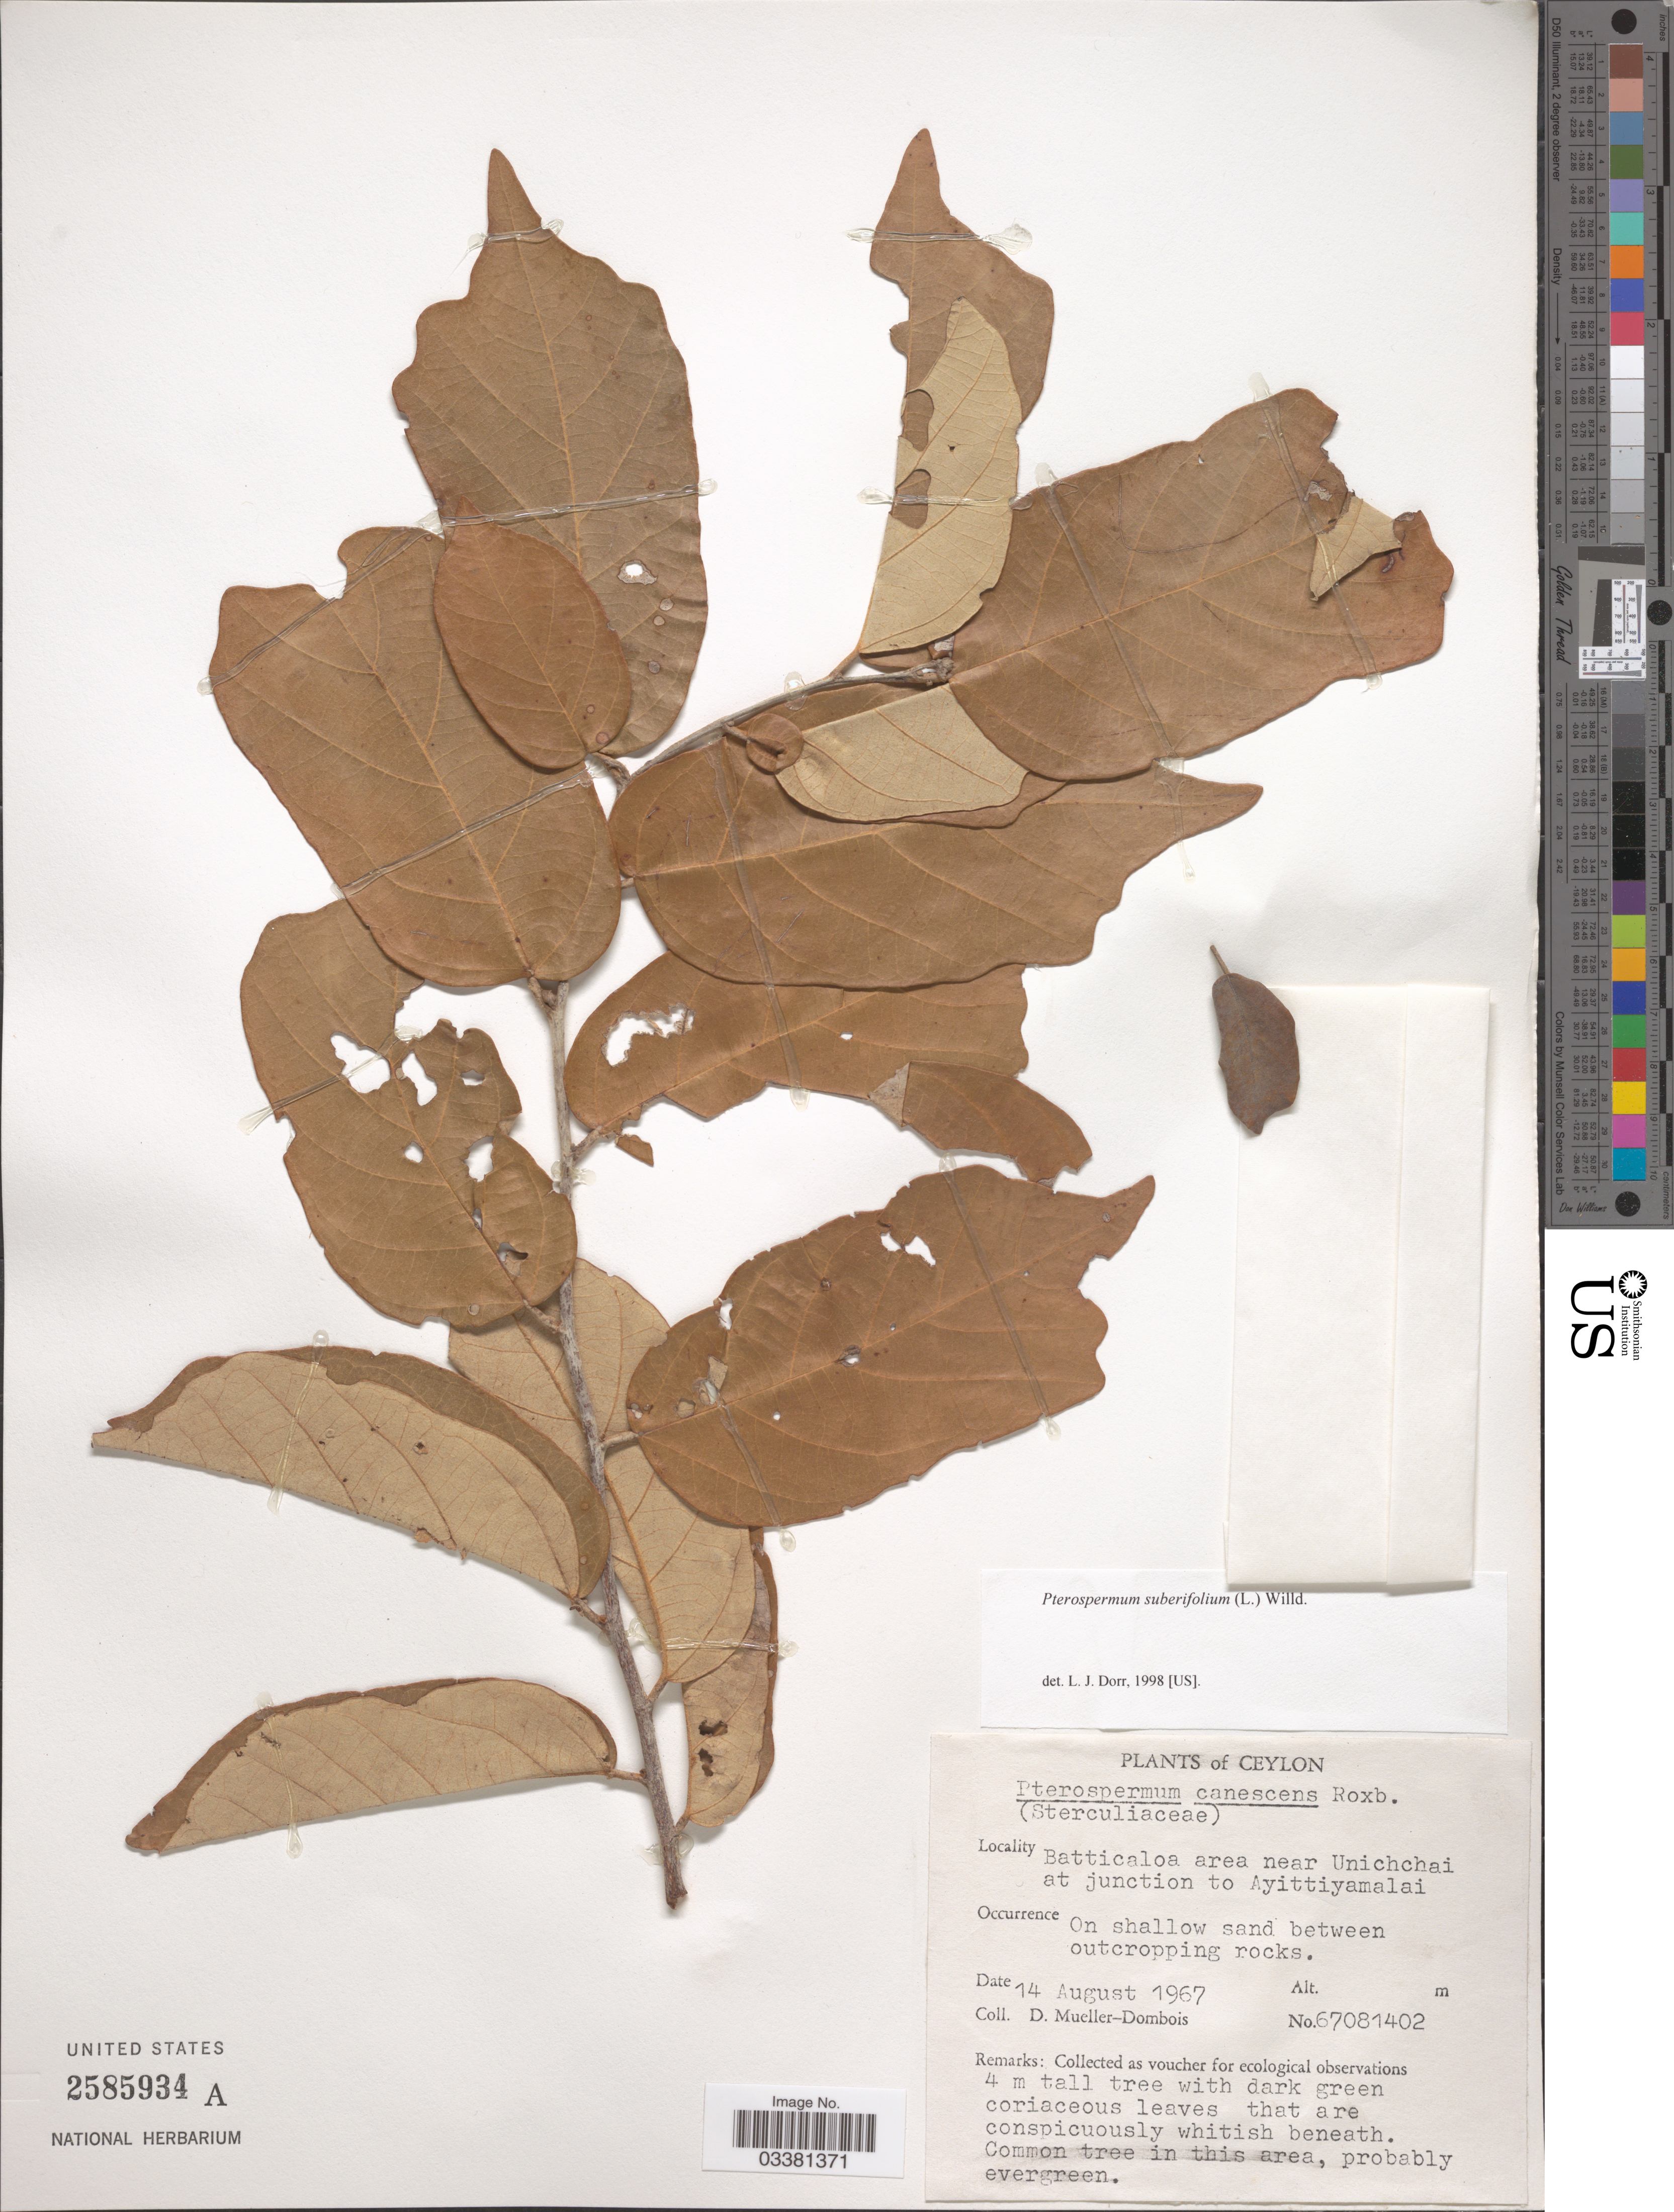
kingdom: Plantae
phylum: Tracheophyta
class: Magnoliopsida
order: Malvales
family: Malvaceae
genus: Pterospermum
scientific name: Pterospermum suberifolium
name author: (L.) Raeusch.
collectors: D. Mueller-Dombois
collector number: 67081402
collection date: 1967-08-14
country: Sri Lanka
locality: Ceylon. Batticaloa area near Unichchai at junction to Ayittiyamalai.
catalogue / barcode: US 2585934A